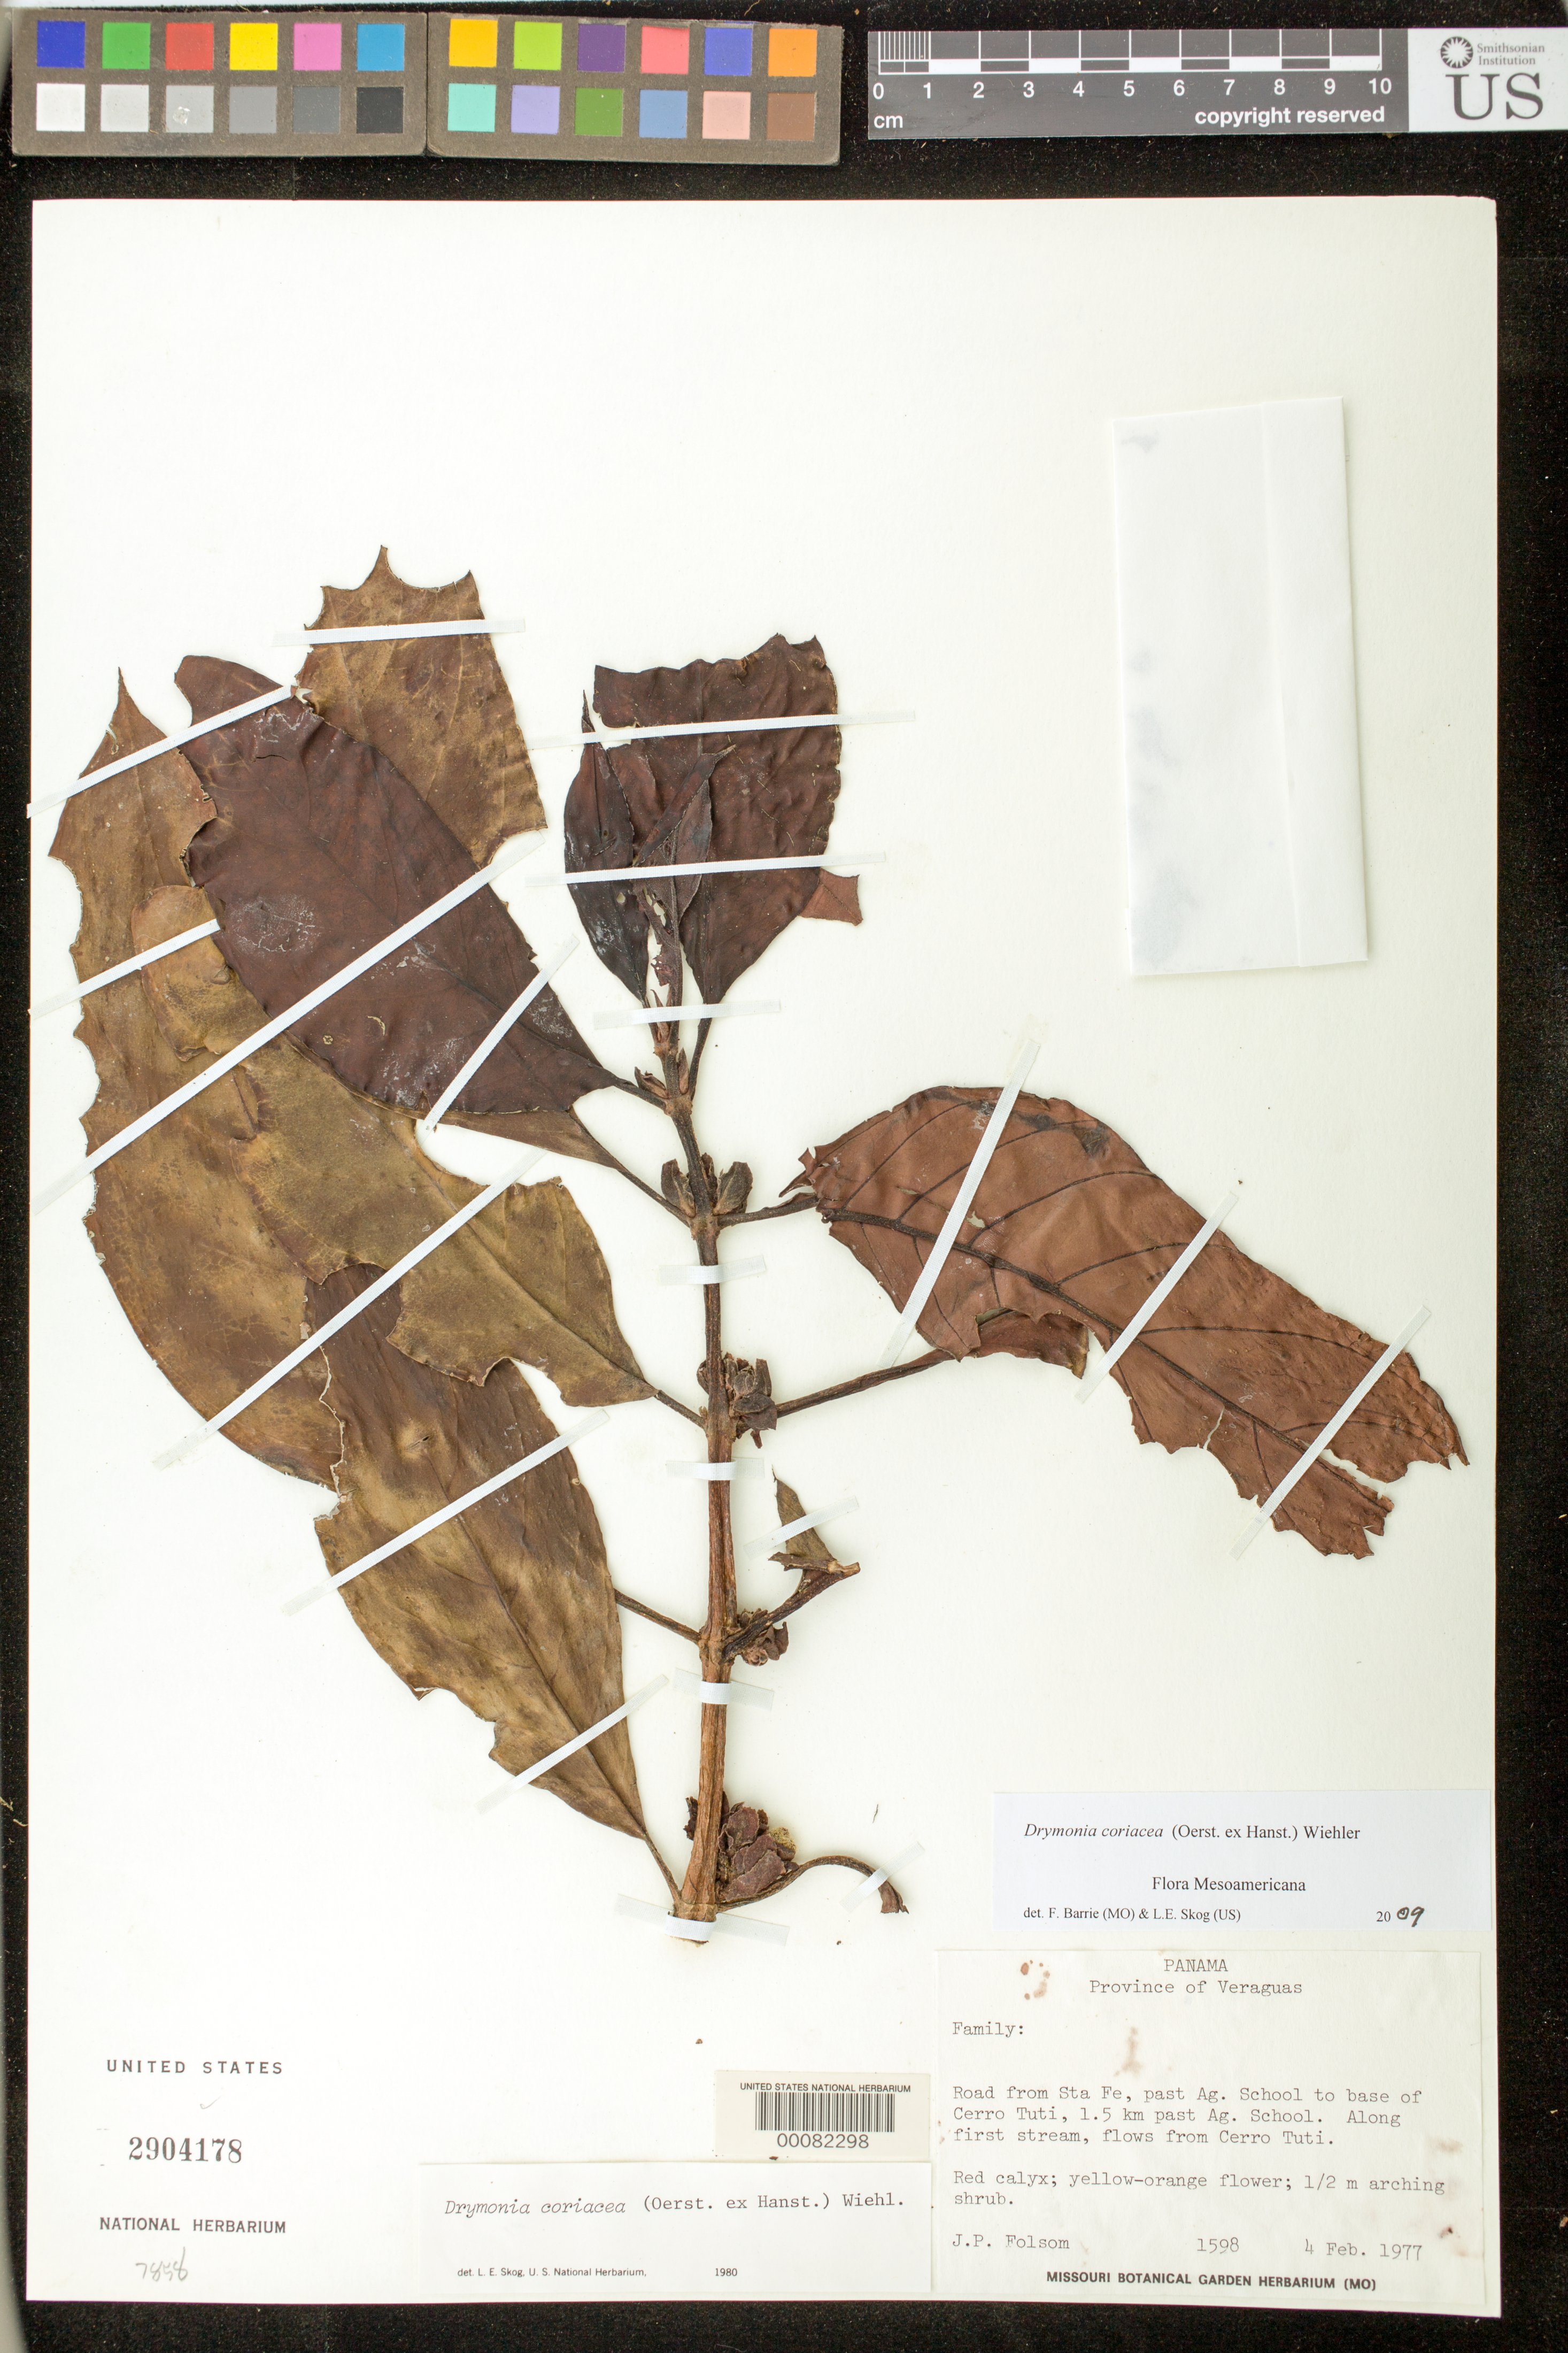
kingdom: Plantae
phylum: Tracheophyta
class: Magnoliopsida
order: Lamiales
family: Gesneriaceae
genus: Drymonia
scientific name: Drymonia coriacea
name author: (Oerst. ex Hanst.) Wiehler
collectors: J. P. Folsom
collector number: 1598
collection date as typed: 04 Feb 1977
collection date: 1977-02-04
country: Panama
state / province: Veraguas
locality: Road from Sta Fe, past Ag school to base of Cerro Tuti, 1.5 km past Ag school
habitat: Along first stream, flows from Cerro Tuti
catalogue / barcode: US 2904178